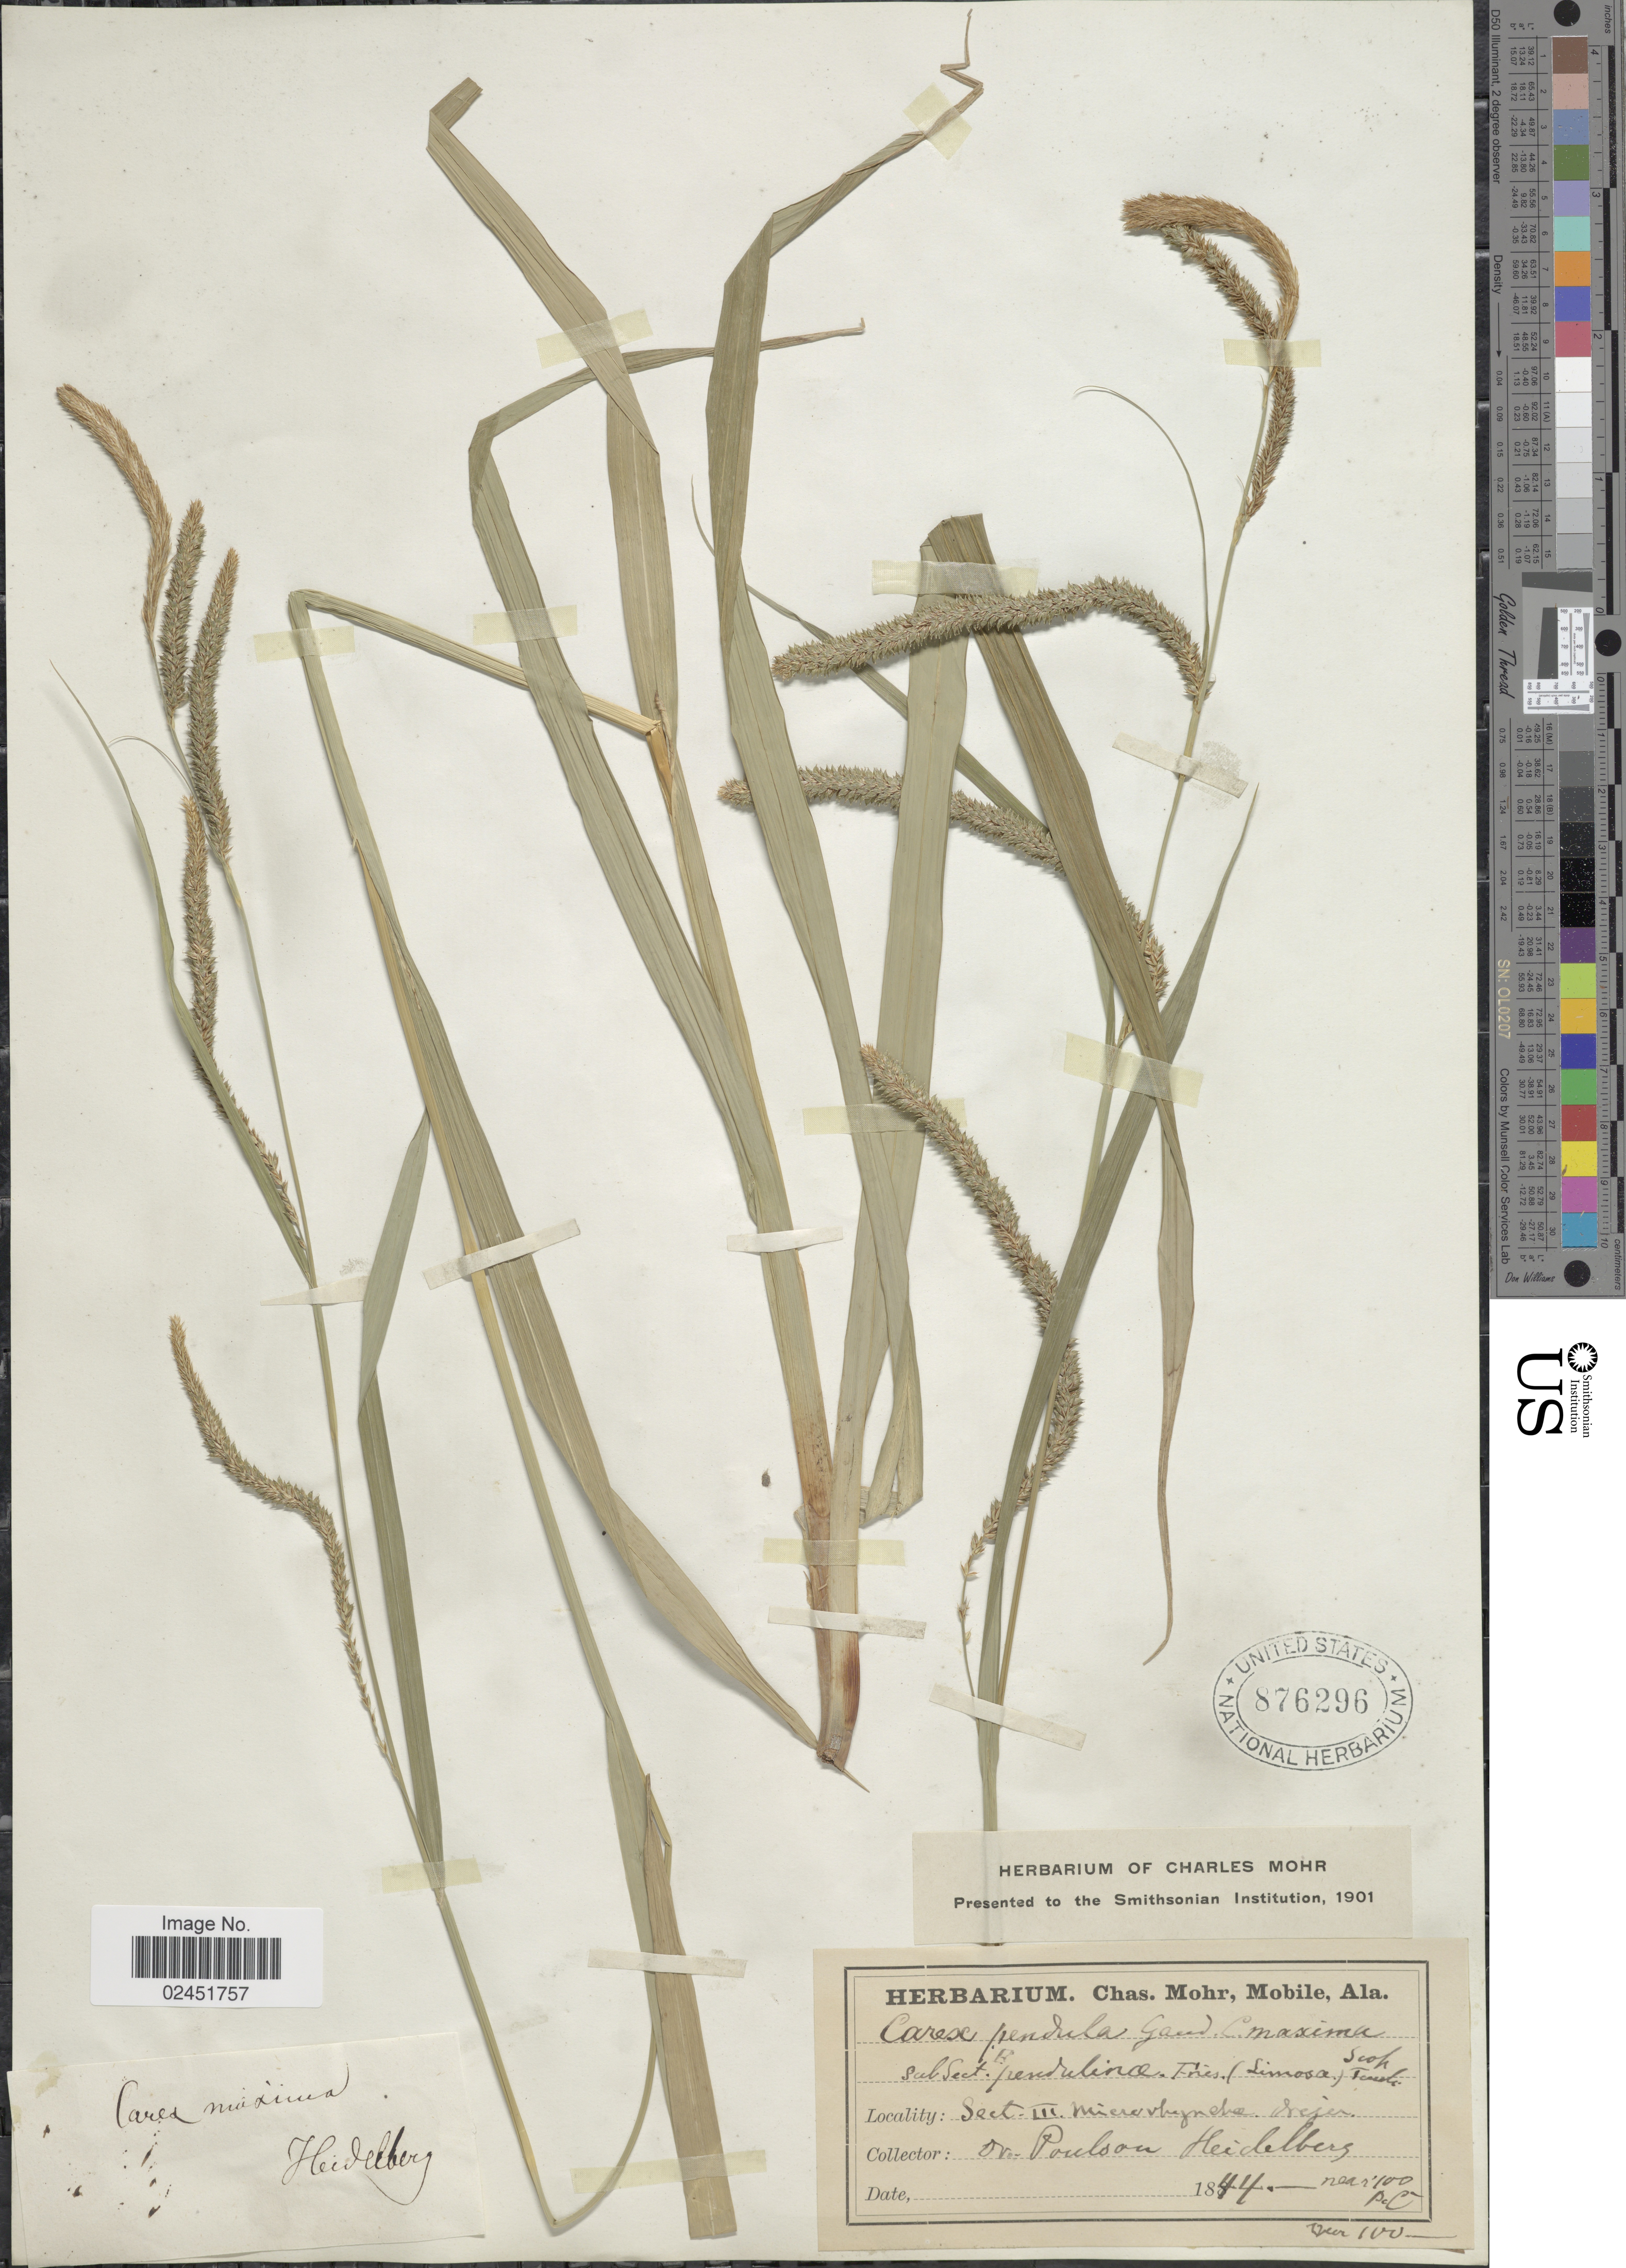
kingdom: Plantae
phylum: Tracheophyta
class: Liliopsida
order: Poales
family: Cyperaceae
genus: Carex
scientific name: Carex pendula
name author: Huds.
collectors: -- Poulsen & Heidelberg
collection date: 1844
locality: Sect III microlyn bejen [interpreted]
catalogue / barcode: US 876296